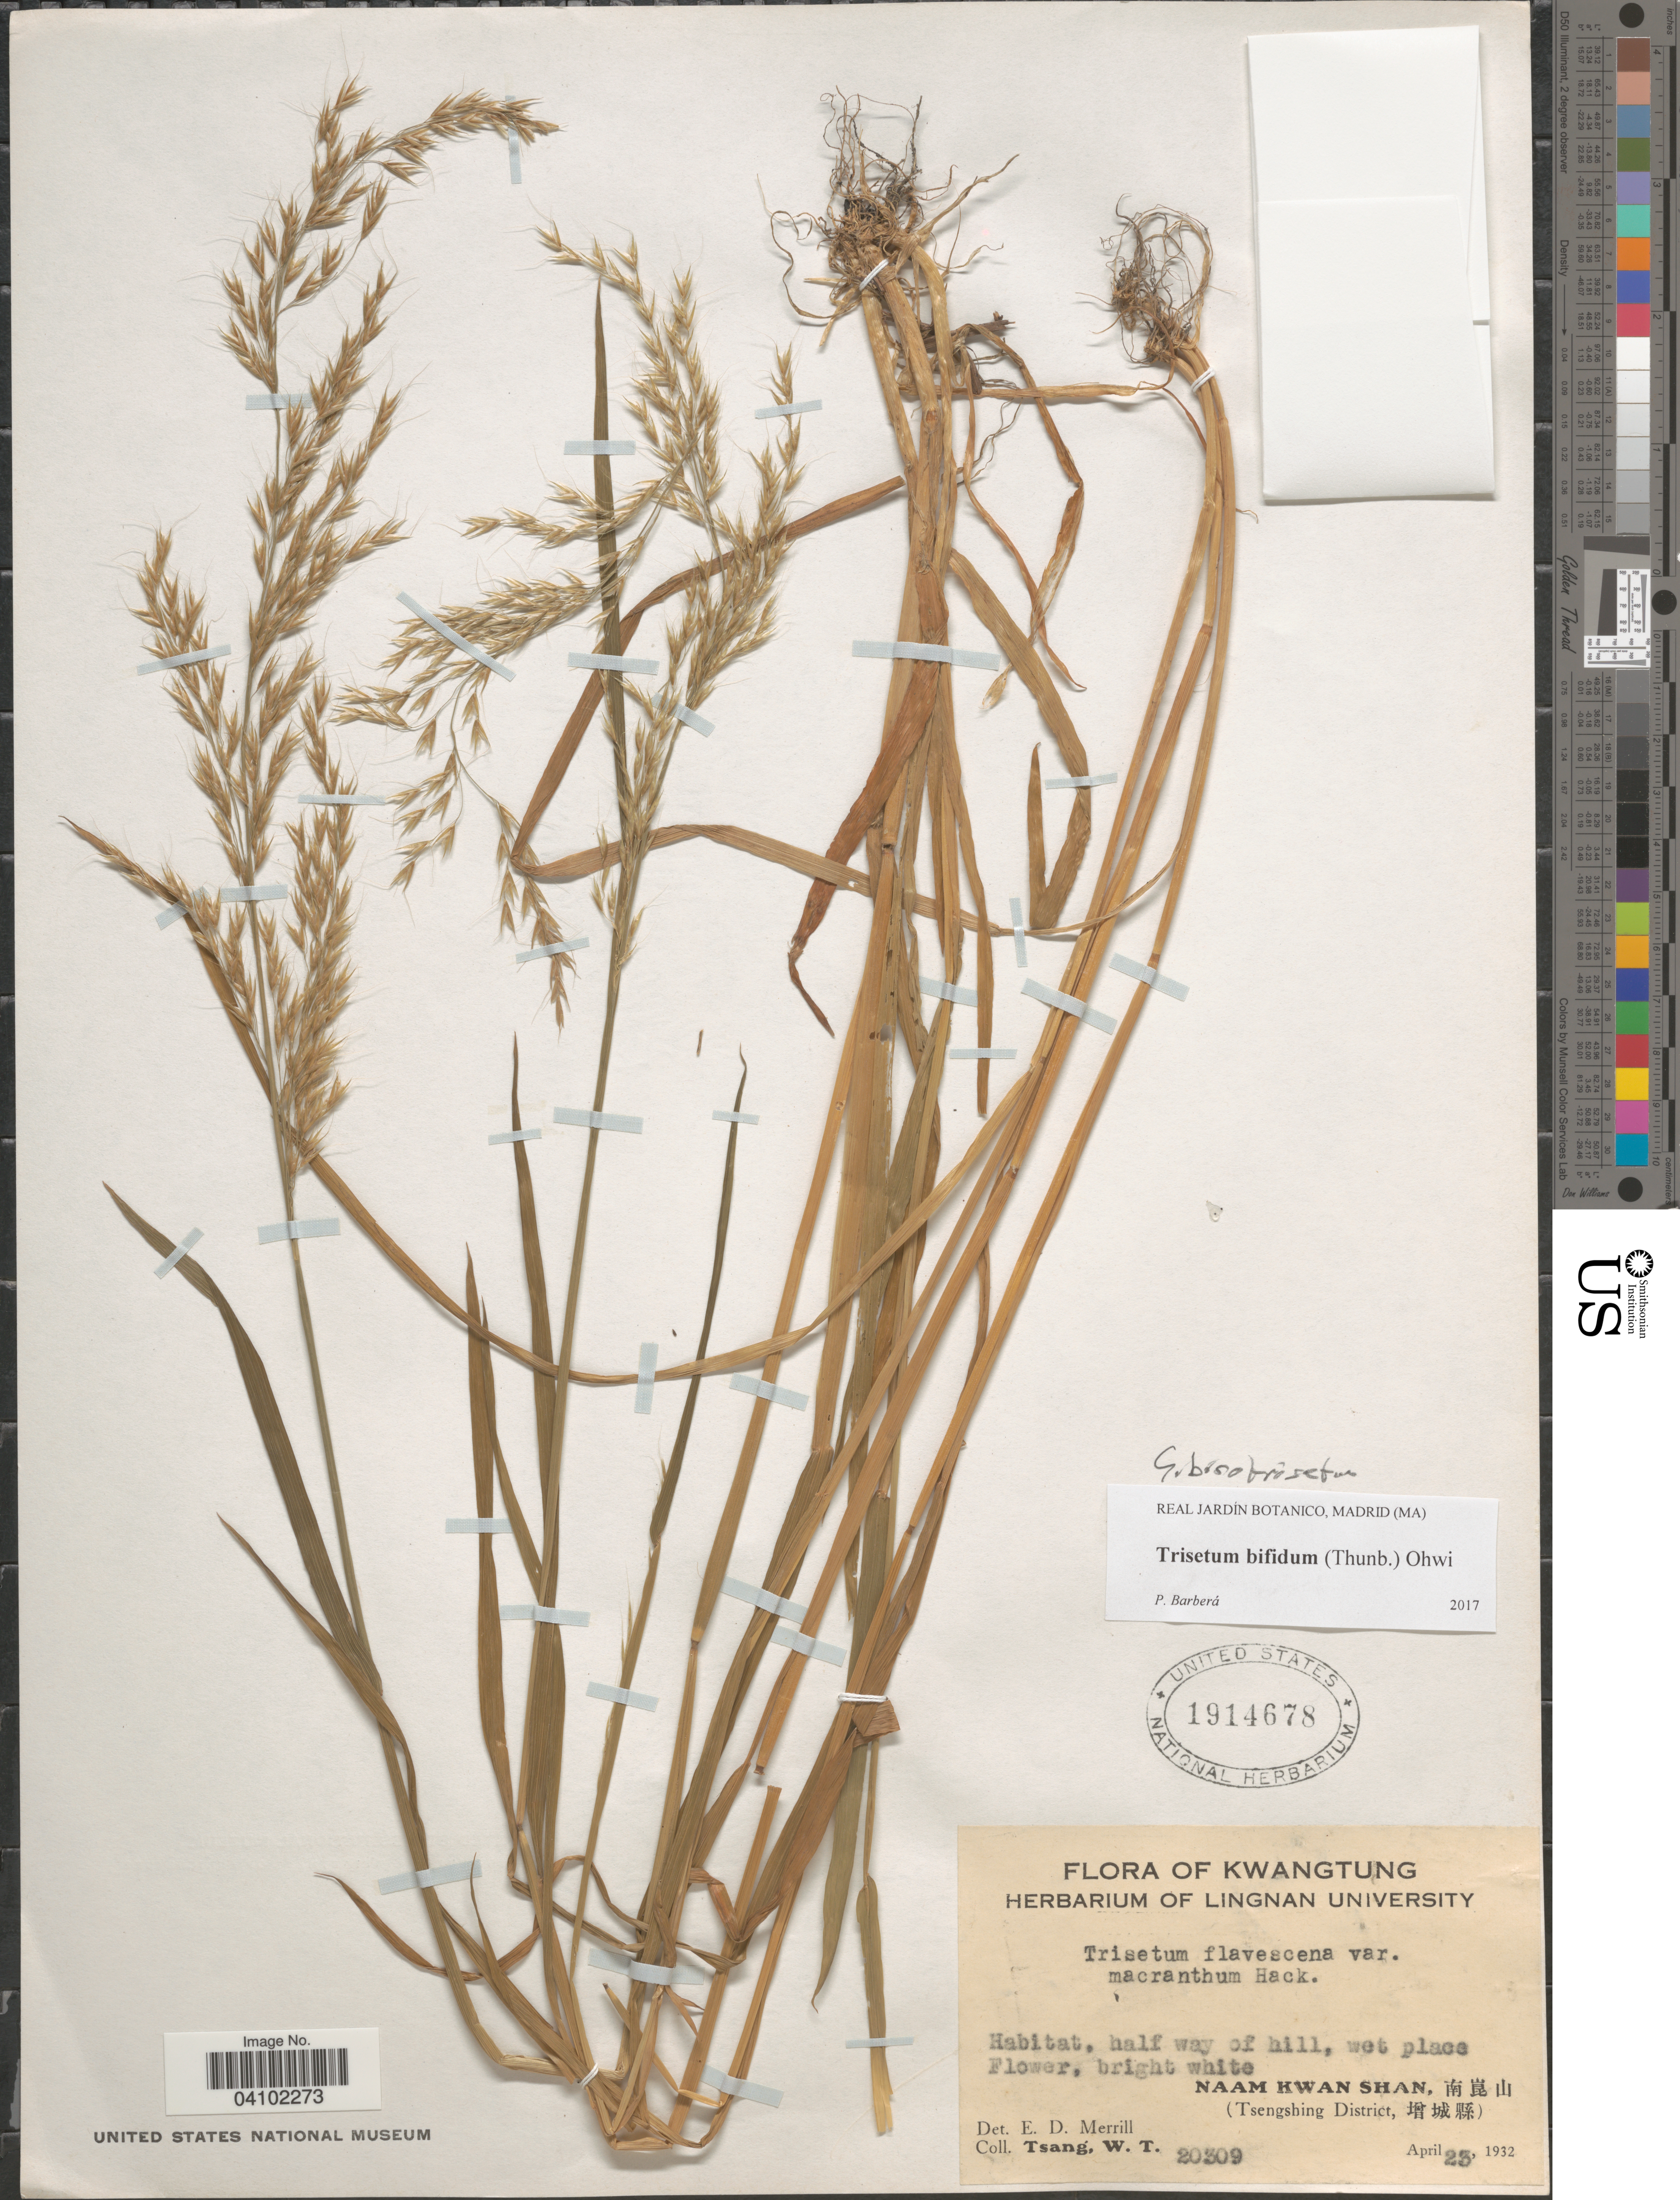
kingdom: Plantae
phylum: Tracheophyta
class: Liliopsida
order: Poales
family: Poaceae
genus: Sibirotrisetum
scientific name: Sibirotrisetum bifidum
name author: (Thunb.) Barberá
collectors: W. T. Tsang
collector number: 20309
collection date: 1932-04-23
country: China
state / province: Guangdong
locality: Kwangtung. Naam Kwan Shan, [Foreign script] (Tsengshing District, [Foreign script]).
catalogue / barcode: US 1914678